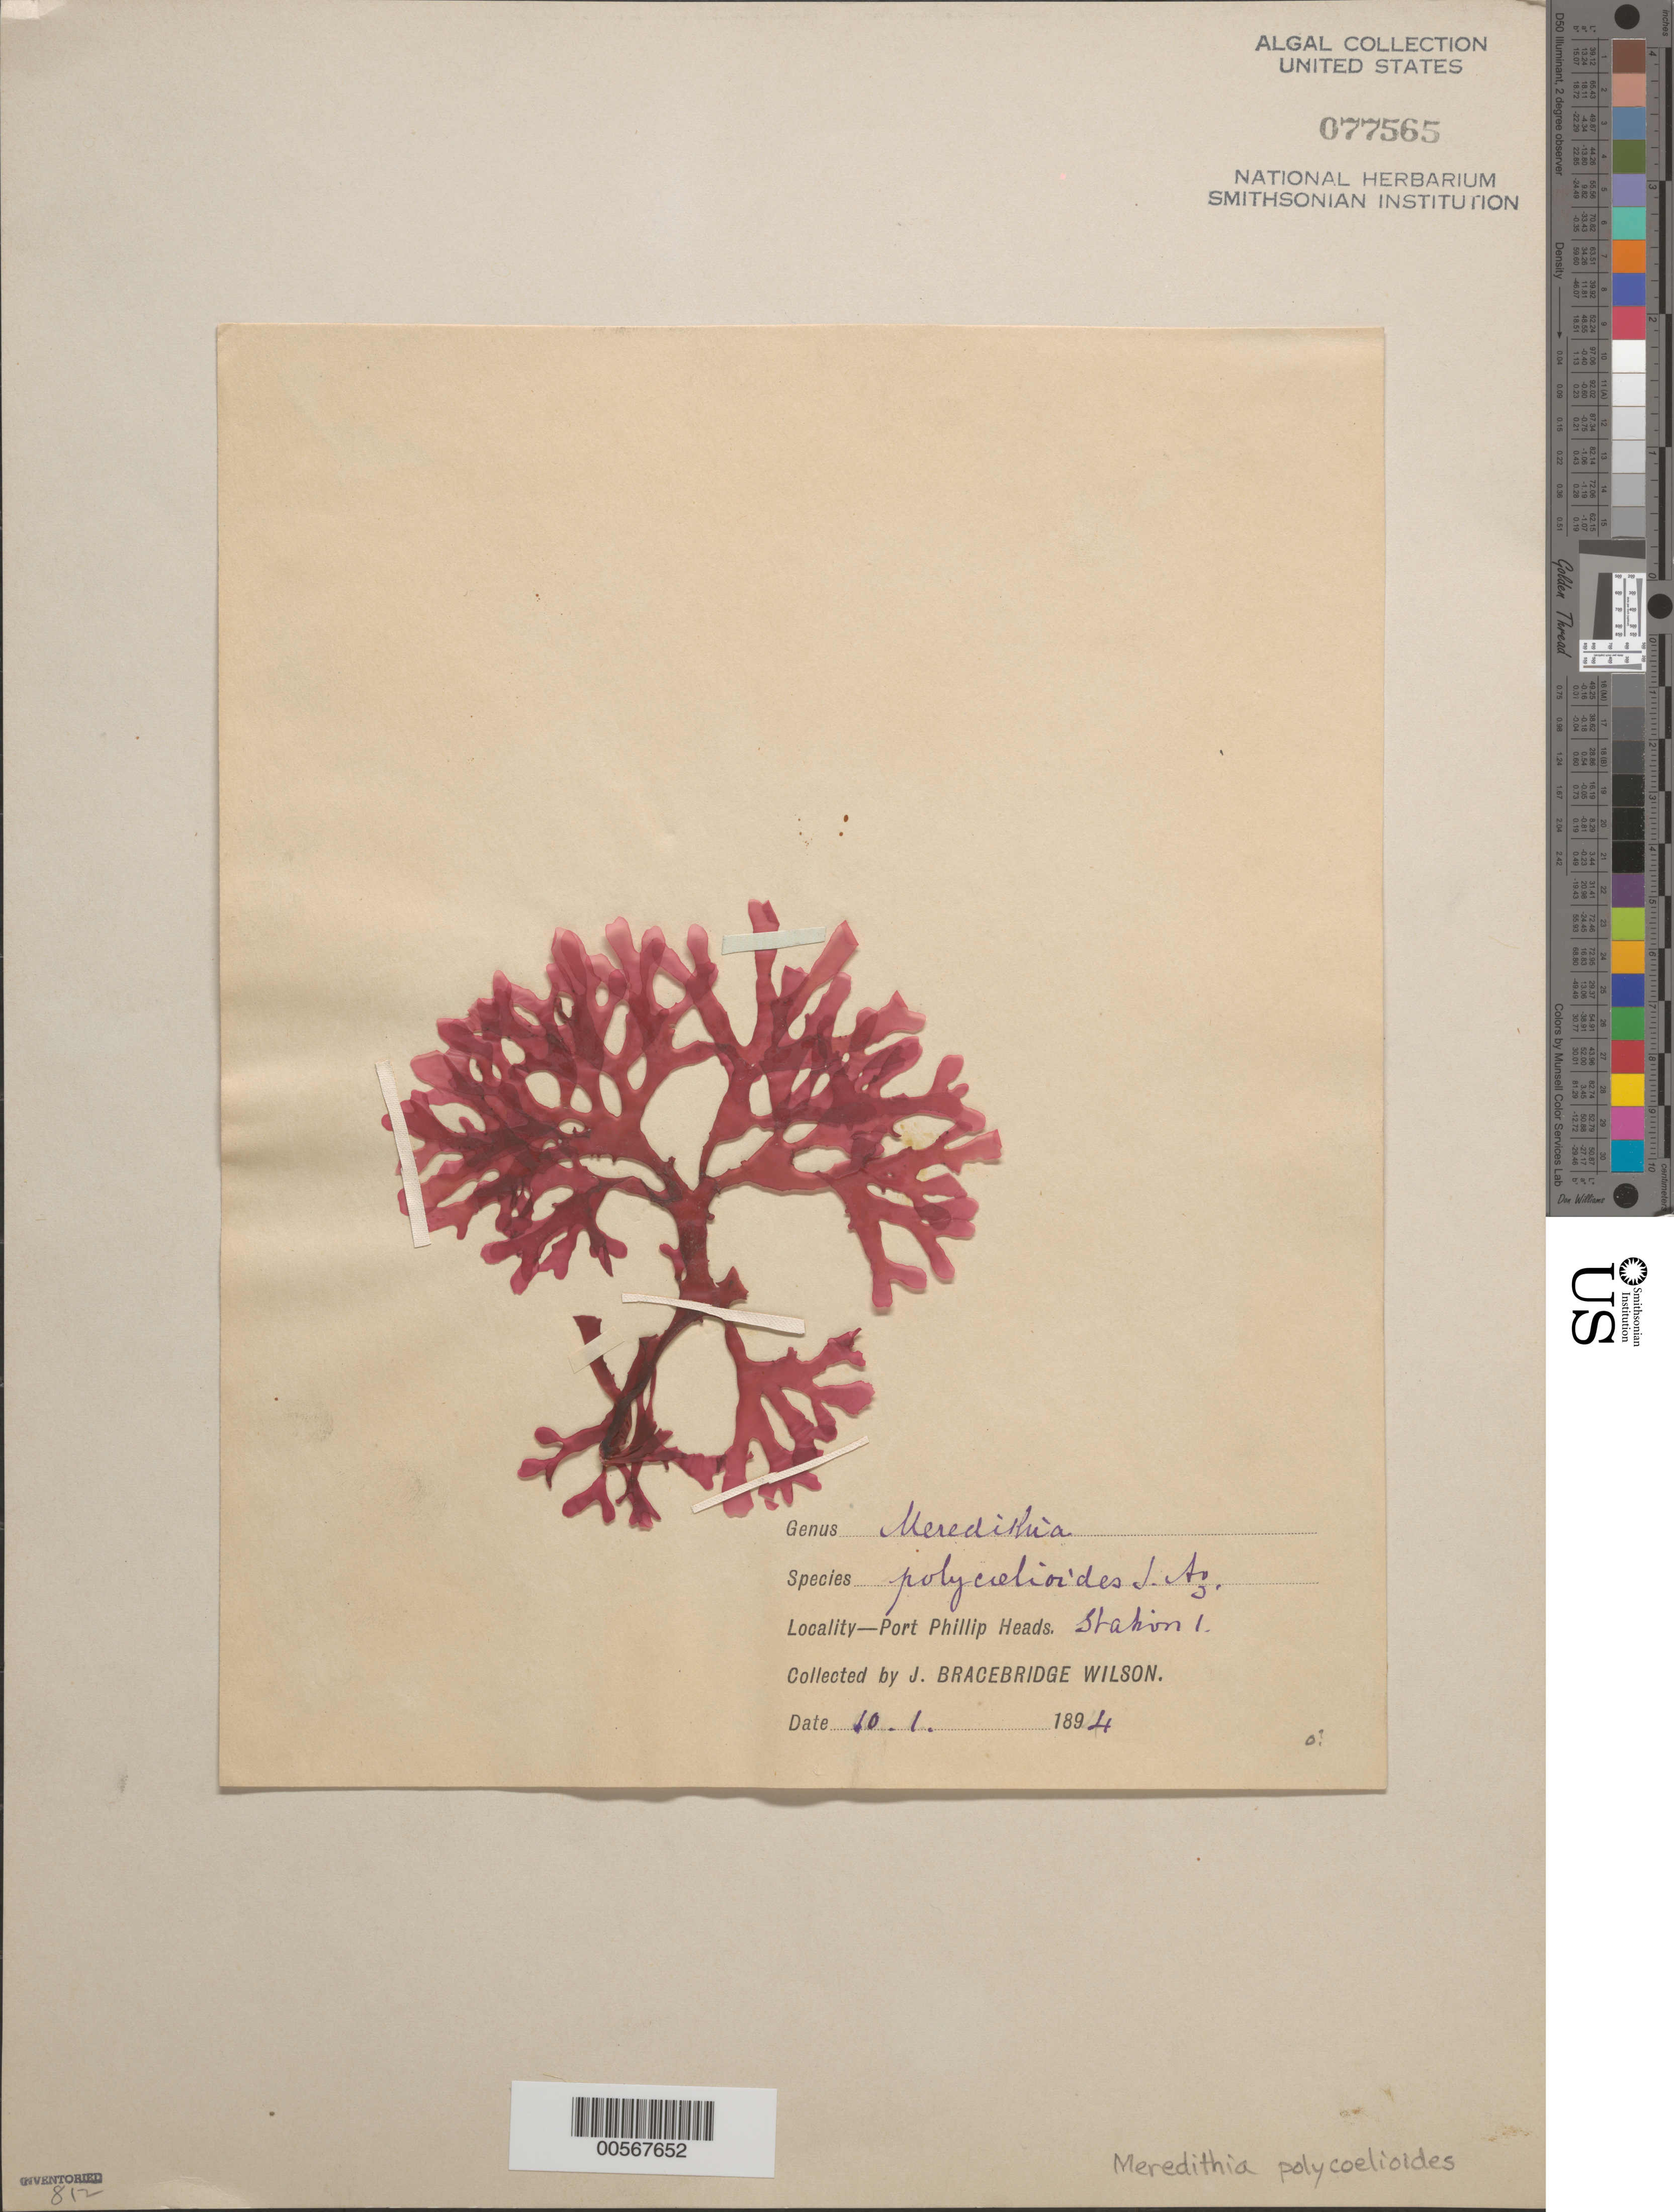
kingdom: Plantae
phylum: Rhodophyta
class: Florideophyceae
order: Gigartinales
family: Kallymeniaceae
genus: Rhipidomenia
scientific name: Rhipidomenia polycoelioides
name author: (J. Agardh) G.W. Saunders in G.W. Saunders et al.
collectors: J. B. Wilson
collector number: Station 1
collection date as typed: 10 Jan 1894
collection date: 1894-01-10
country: Australia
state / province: Victoria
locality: Port Phillip Heads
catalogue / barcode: US 77565